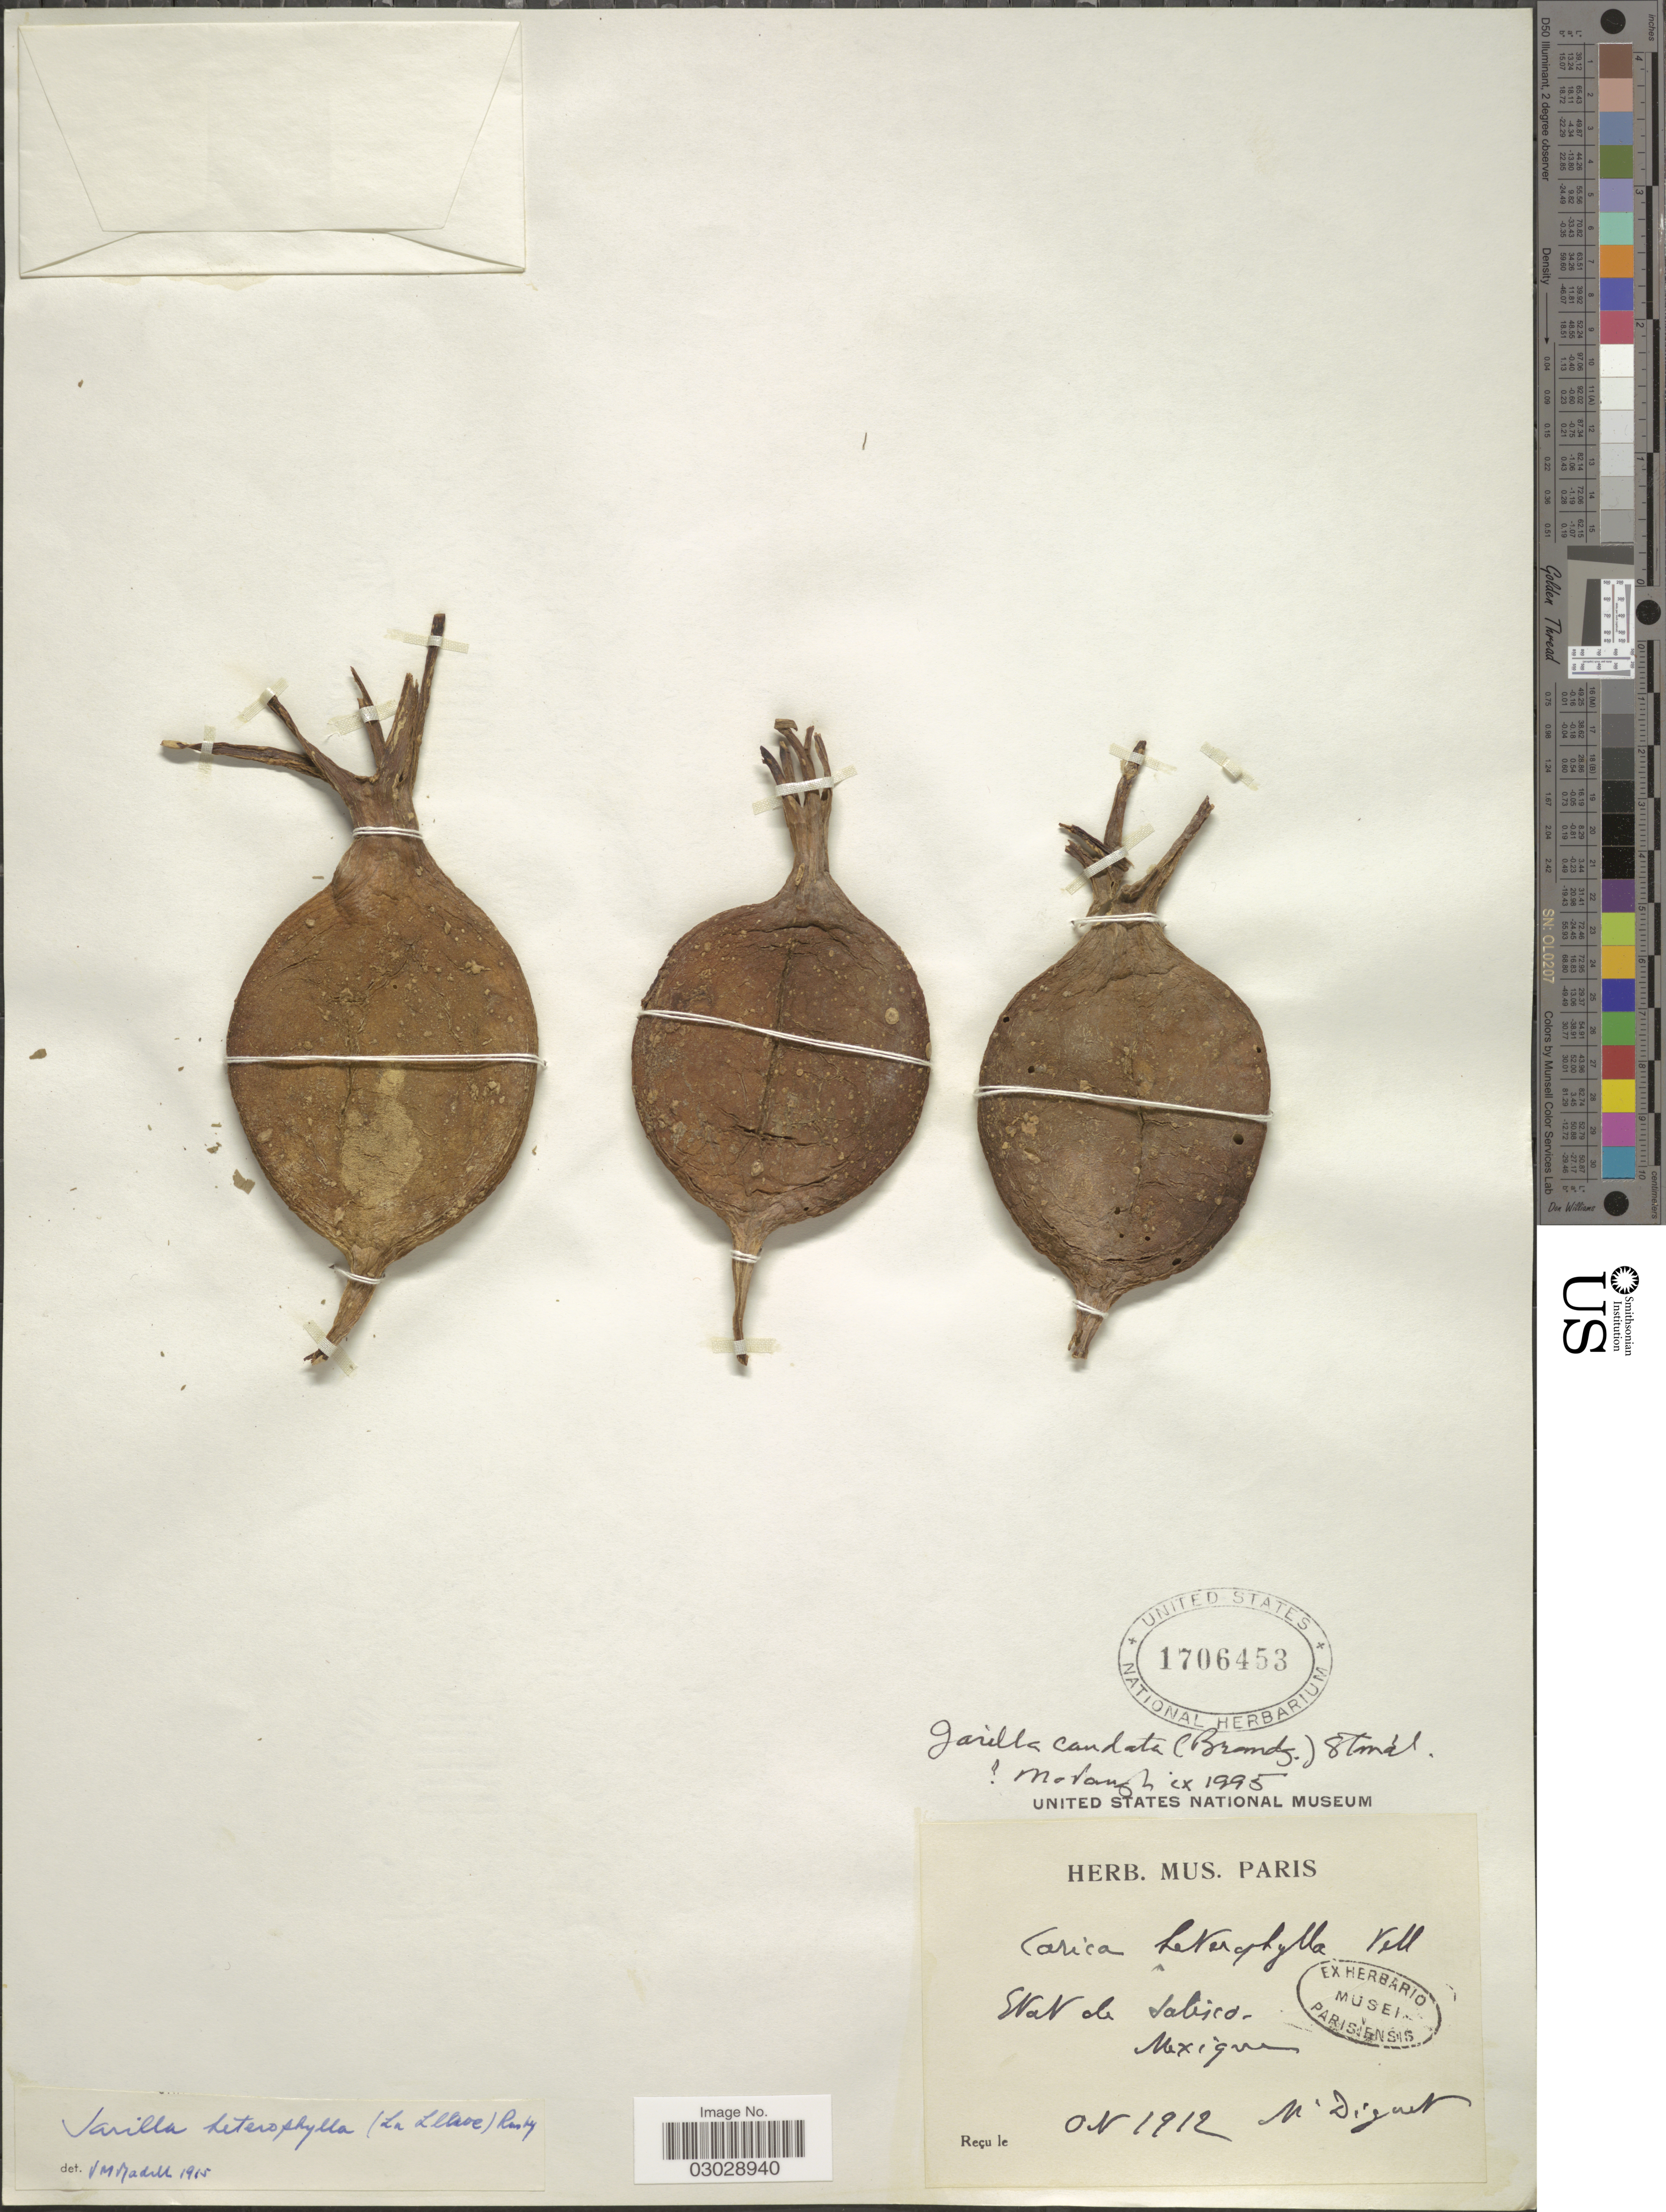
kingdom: Plantae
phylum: Tracheophyta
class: Magnoliopsida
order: Brassicales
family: Caricaceae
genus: Jarilla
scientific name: Jarilla caudata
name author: (Brandegee) Standl.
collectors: M. L. Diguet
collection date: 1912-10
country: Mexico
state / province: Jalisco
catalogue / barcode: US 4706453